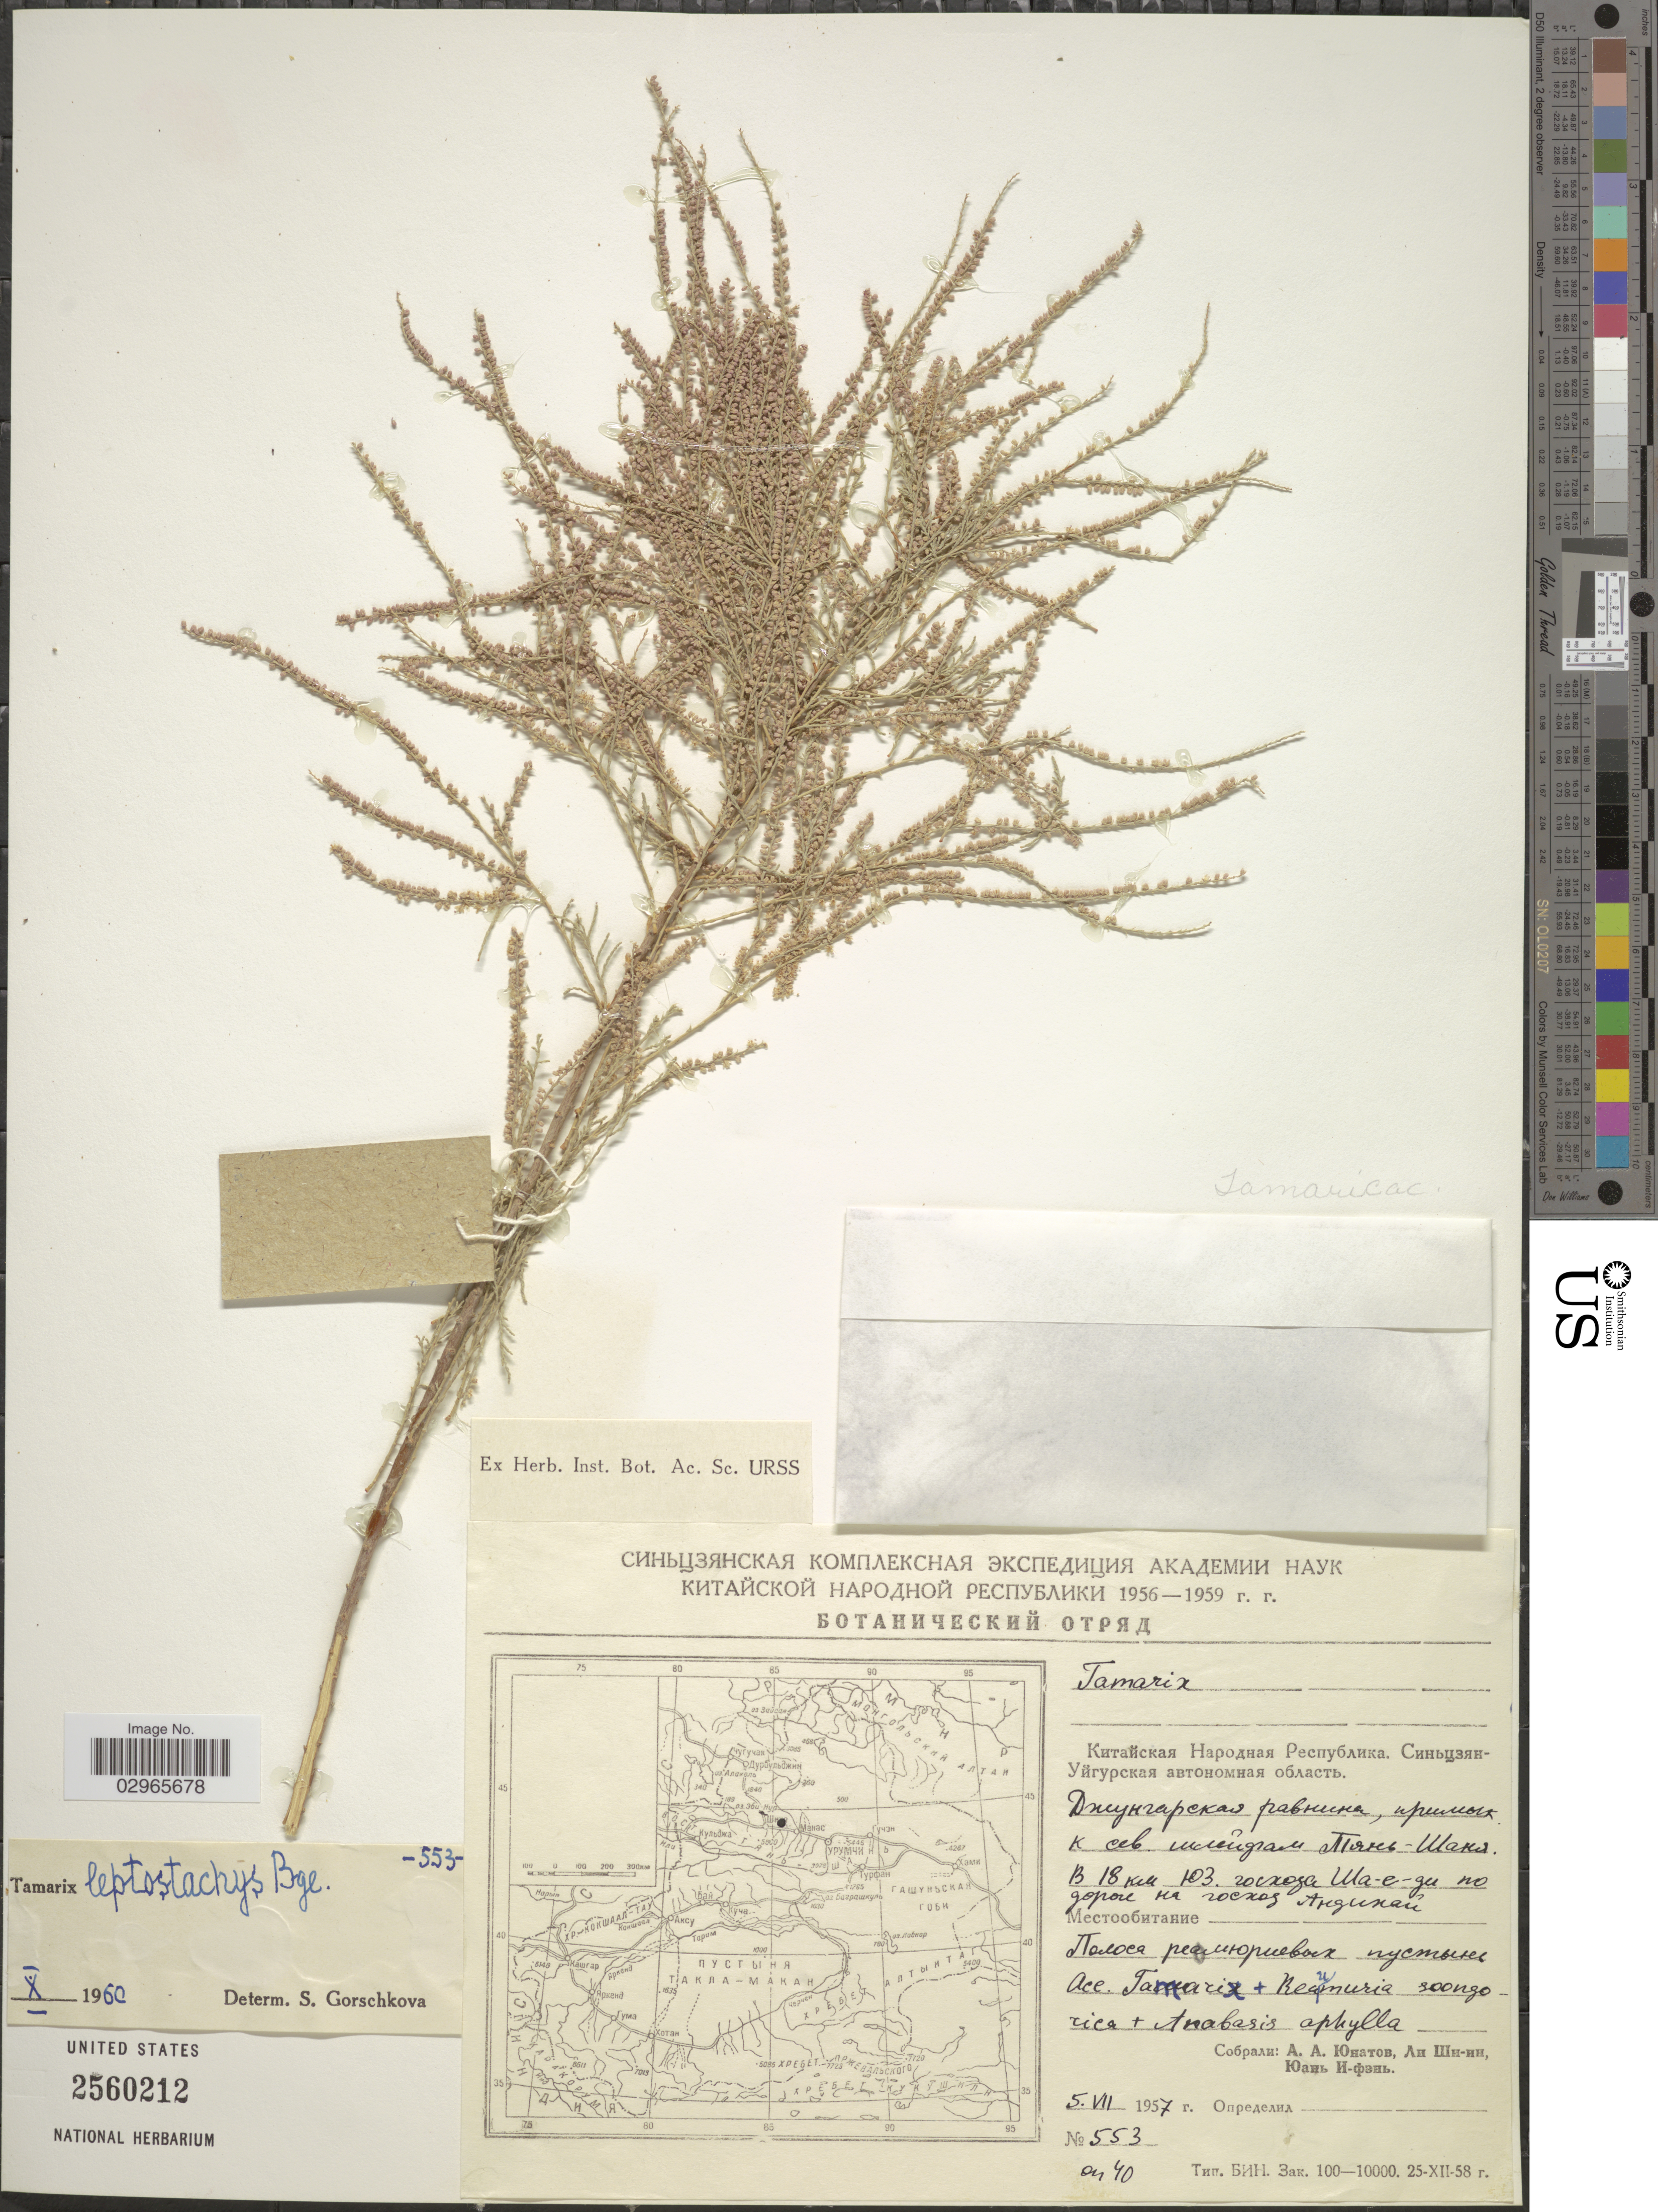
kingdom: Plantae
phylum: Tracheophyta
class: Magnoliopsida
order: Caryophyllales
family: Tamaricaceae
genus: Tamarix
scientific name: Tamarix leptostachya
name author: Bunge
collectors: A. Unatov, Lee She-in & Uan I-fen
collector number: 553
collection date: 1957-07-05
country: China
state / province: Xinjiang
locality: North Tian Shan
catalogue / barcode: US 2560212